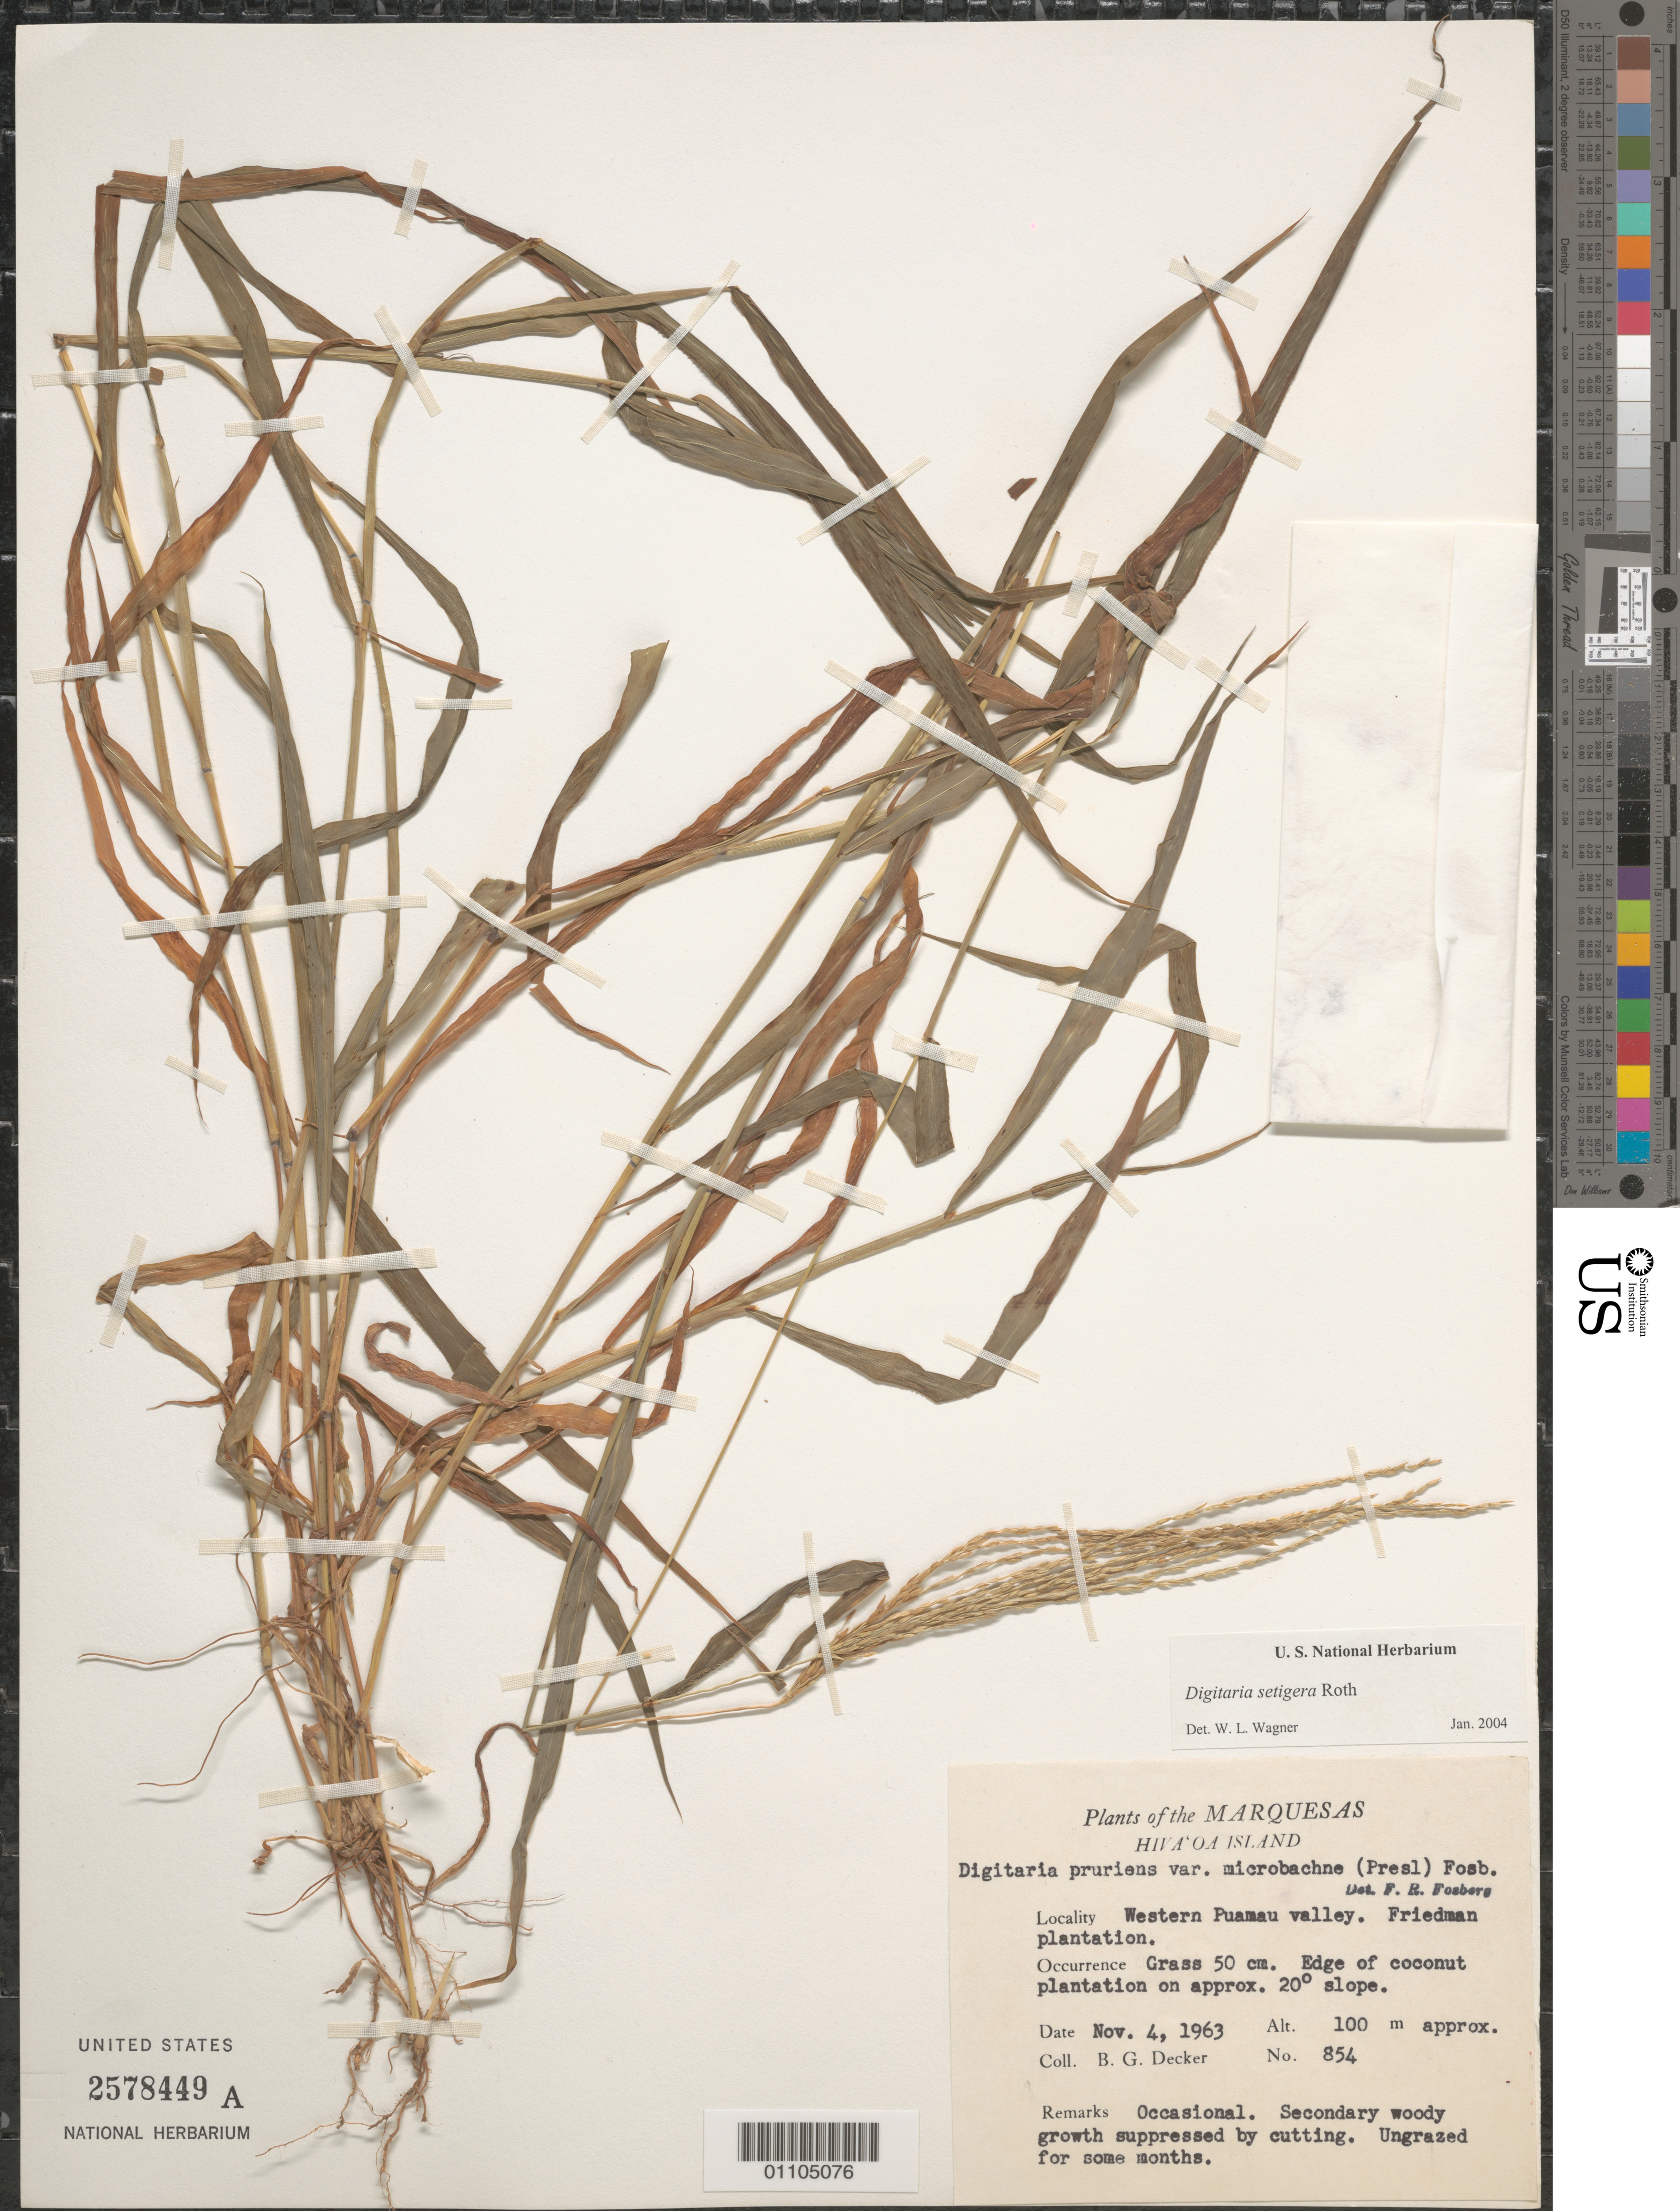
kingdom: Plantae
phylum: Tracheophyta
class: Liliopsida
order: Poales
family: Poaceae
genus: Digitaria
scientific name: Digitaria setigera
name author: Roth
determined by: Wagner, W. L., (BOT), Smithsonian Institution - National Museum of Natural History (UNITED STATES)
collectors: B. G. Decker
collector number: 854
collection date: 1963-11-04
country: French Polynesia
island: Hiva Oa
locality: W Puamau Valley, Friedman plantation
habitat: Edge of coconut plantation, 20 deg. slope, secondary woody growth suppresed by cutting; ungrazed for some months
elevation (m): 100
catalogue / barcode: US 2578449A